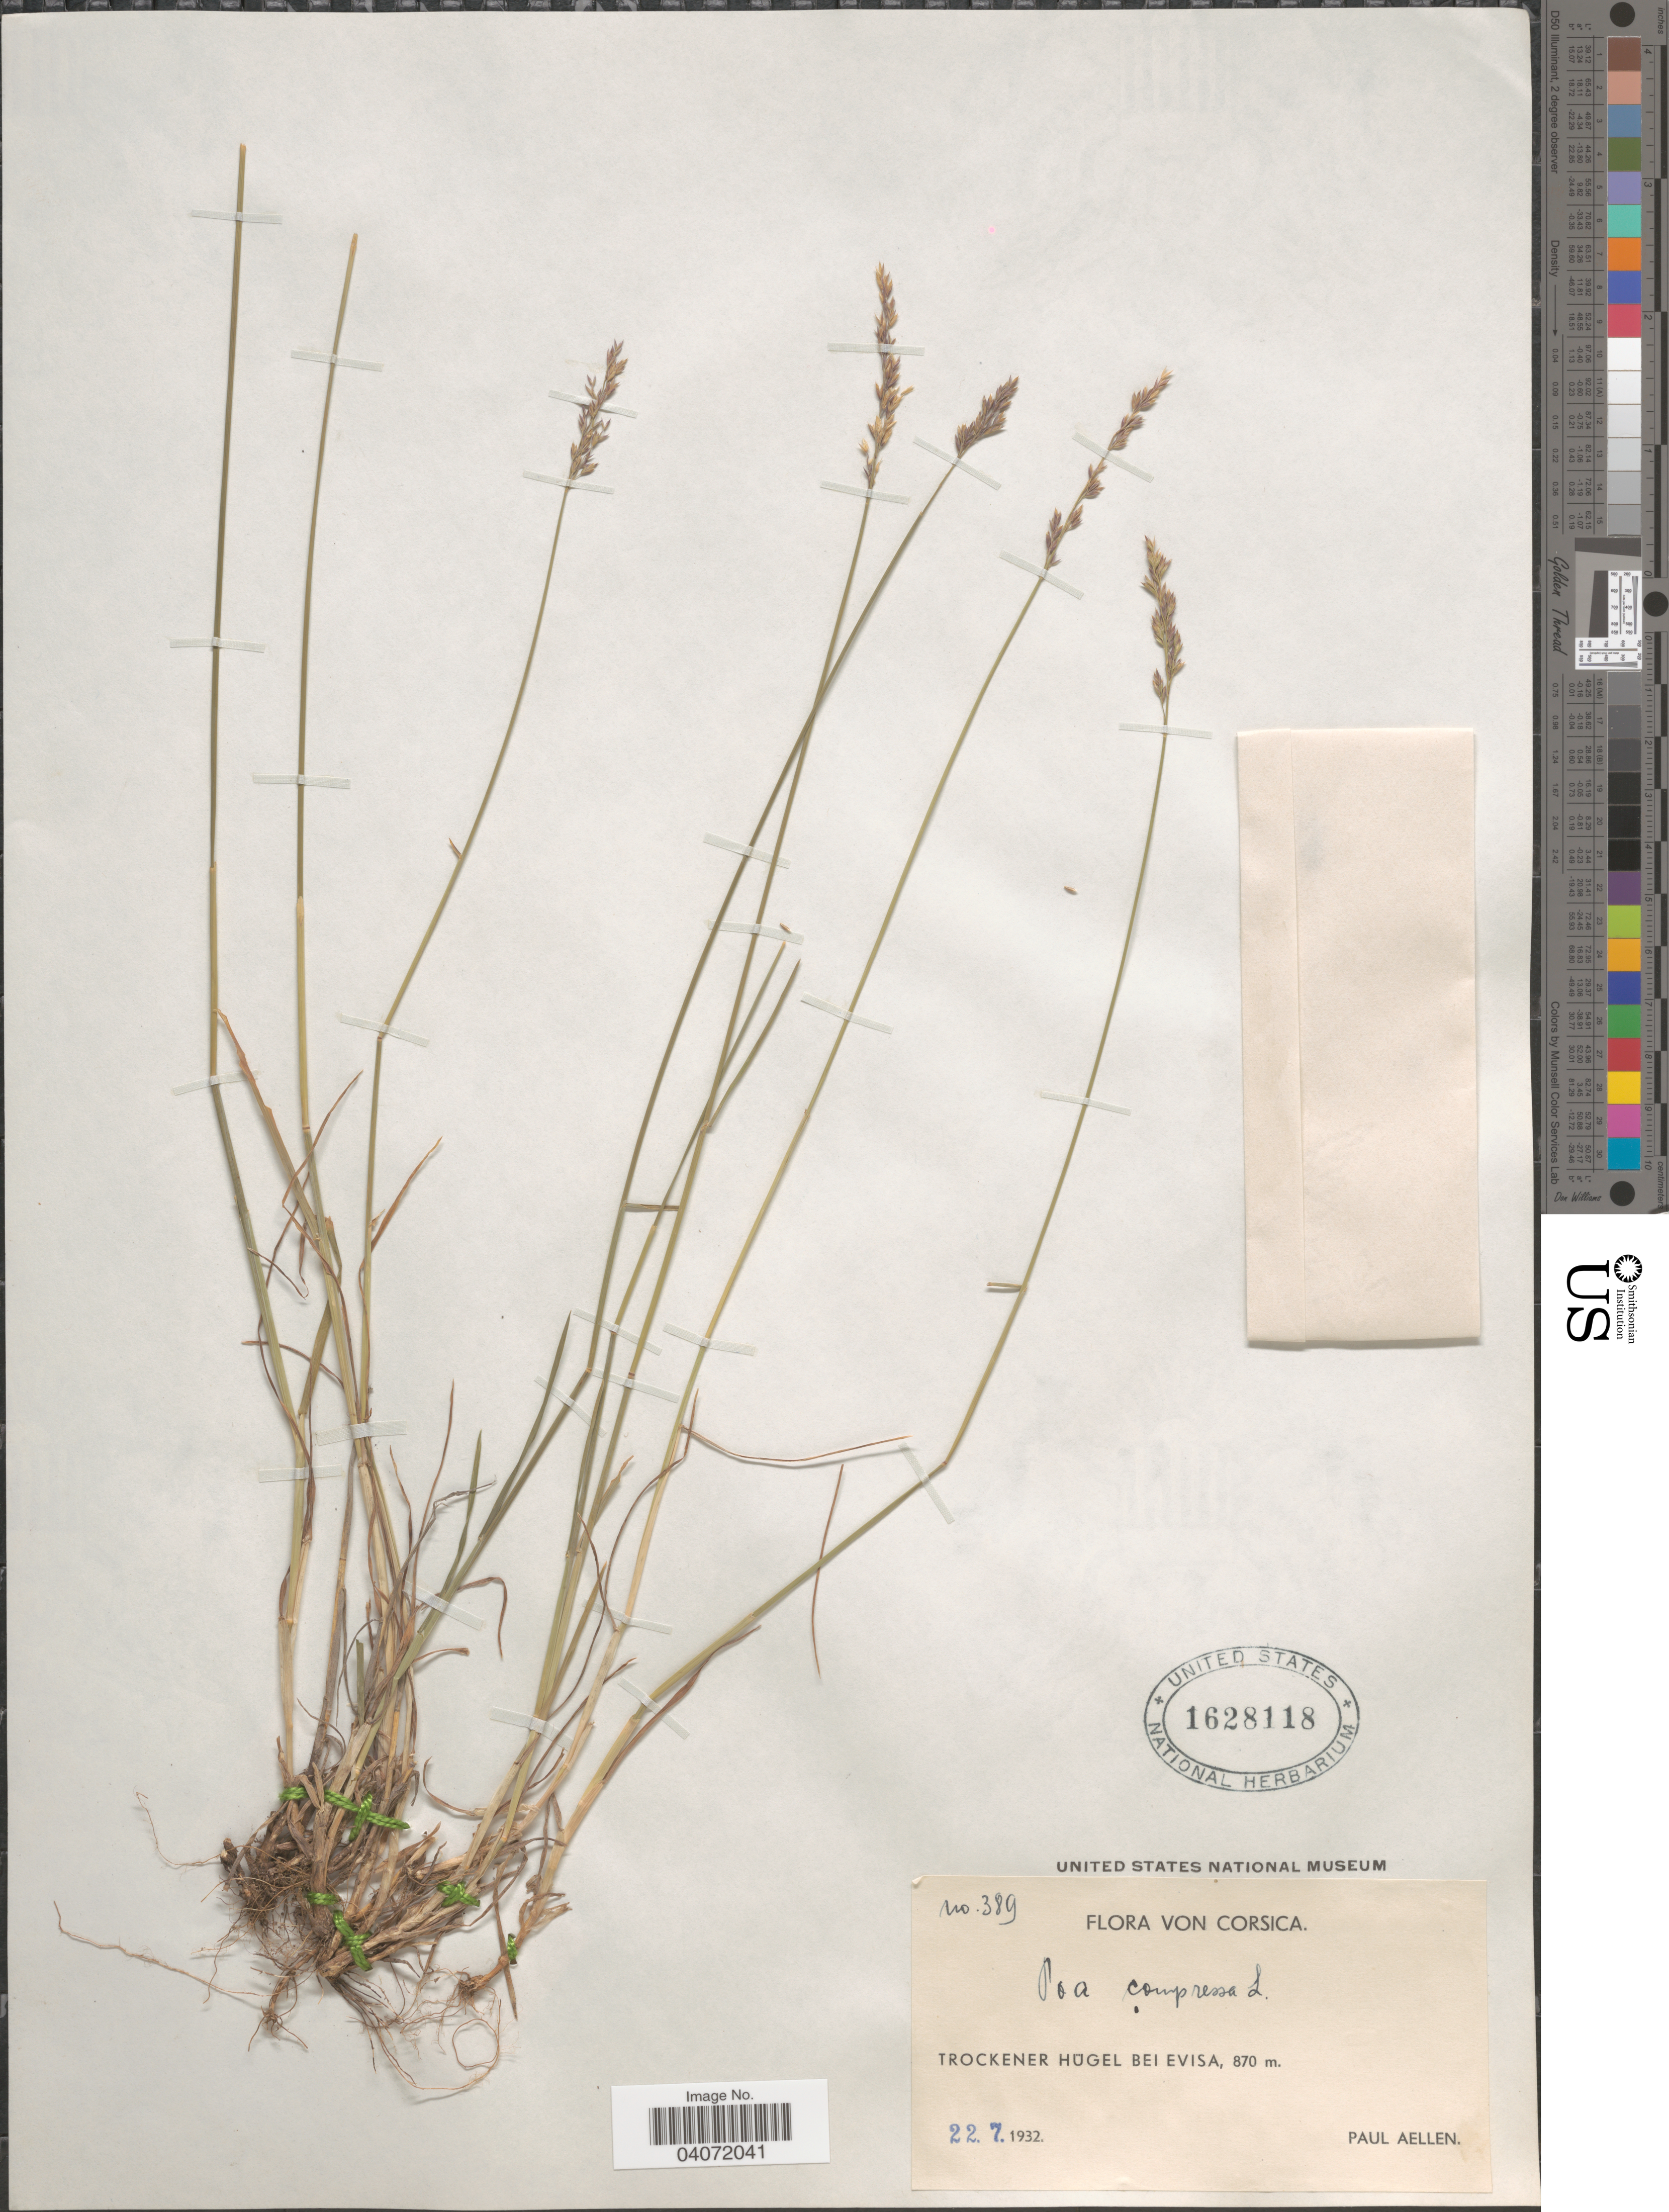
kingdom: Plantae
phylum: Tracheophyta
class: Liliopsida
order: Poales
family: Poaceae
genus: Poa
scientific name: Poa compressa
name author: L.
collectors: P. Aellen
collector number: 389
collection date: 1932-07-22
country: France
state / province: Corsica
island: Corse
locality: Trockener Hügel bei Evisa.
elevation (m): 870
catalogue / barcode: US 1628118